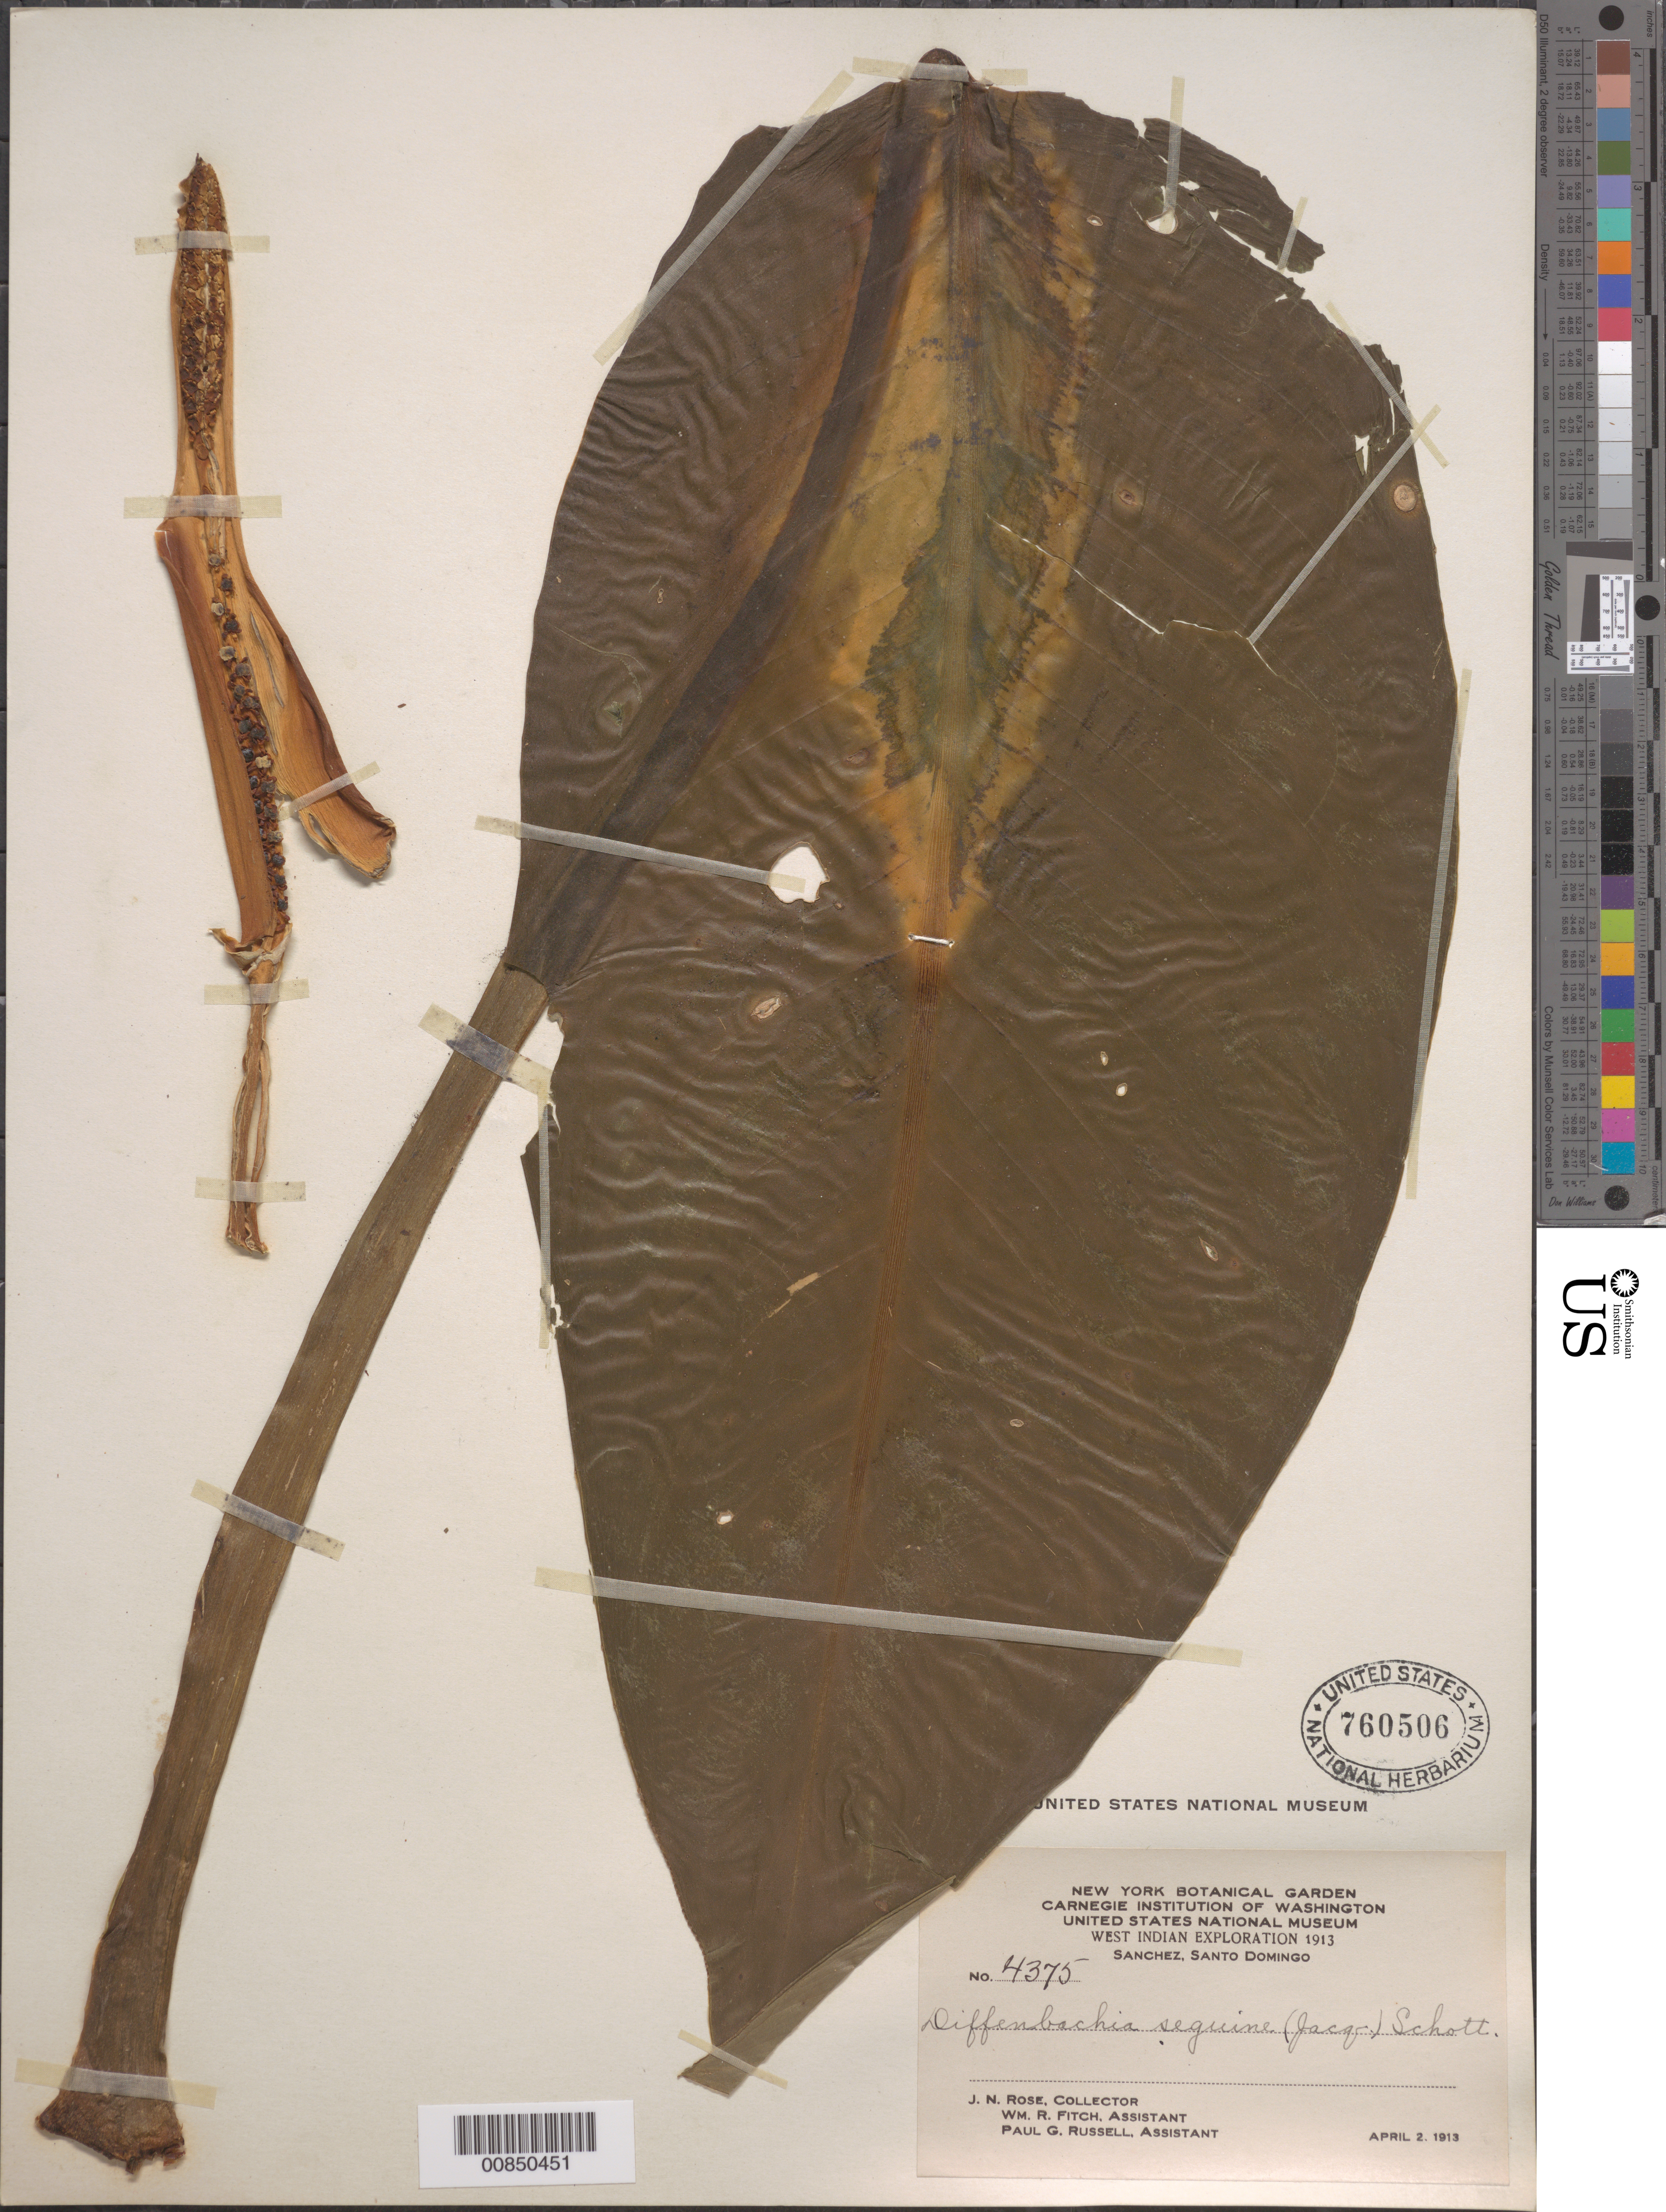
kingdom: Plantae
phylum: Tracheophyta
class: Liliopsida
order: Alismatales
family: Araceae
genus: Dieffenbachia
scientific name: Dieffenbachia seguine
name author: (Jacq.) Schott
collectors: J. N. Rose, W. R. Fitch & P. G. Russell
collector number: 4375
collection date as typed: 02 Apr 1913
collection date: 1913-04-02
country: Dominican Republic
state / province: Sanchez Ramirez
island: Hispaniola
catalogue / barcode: US 760506